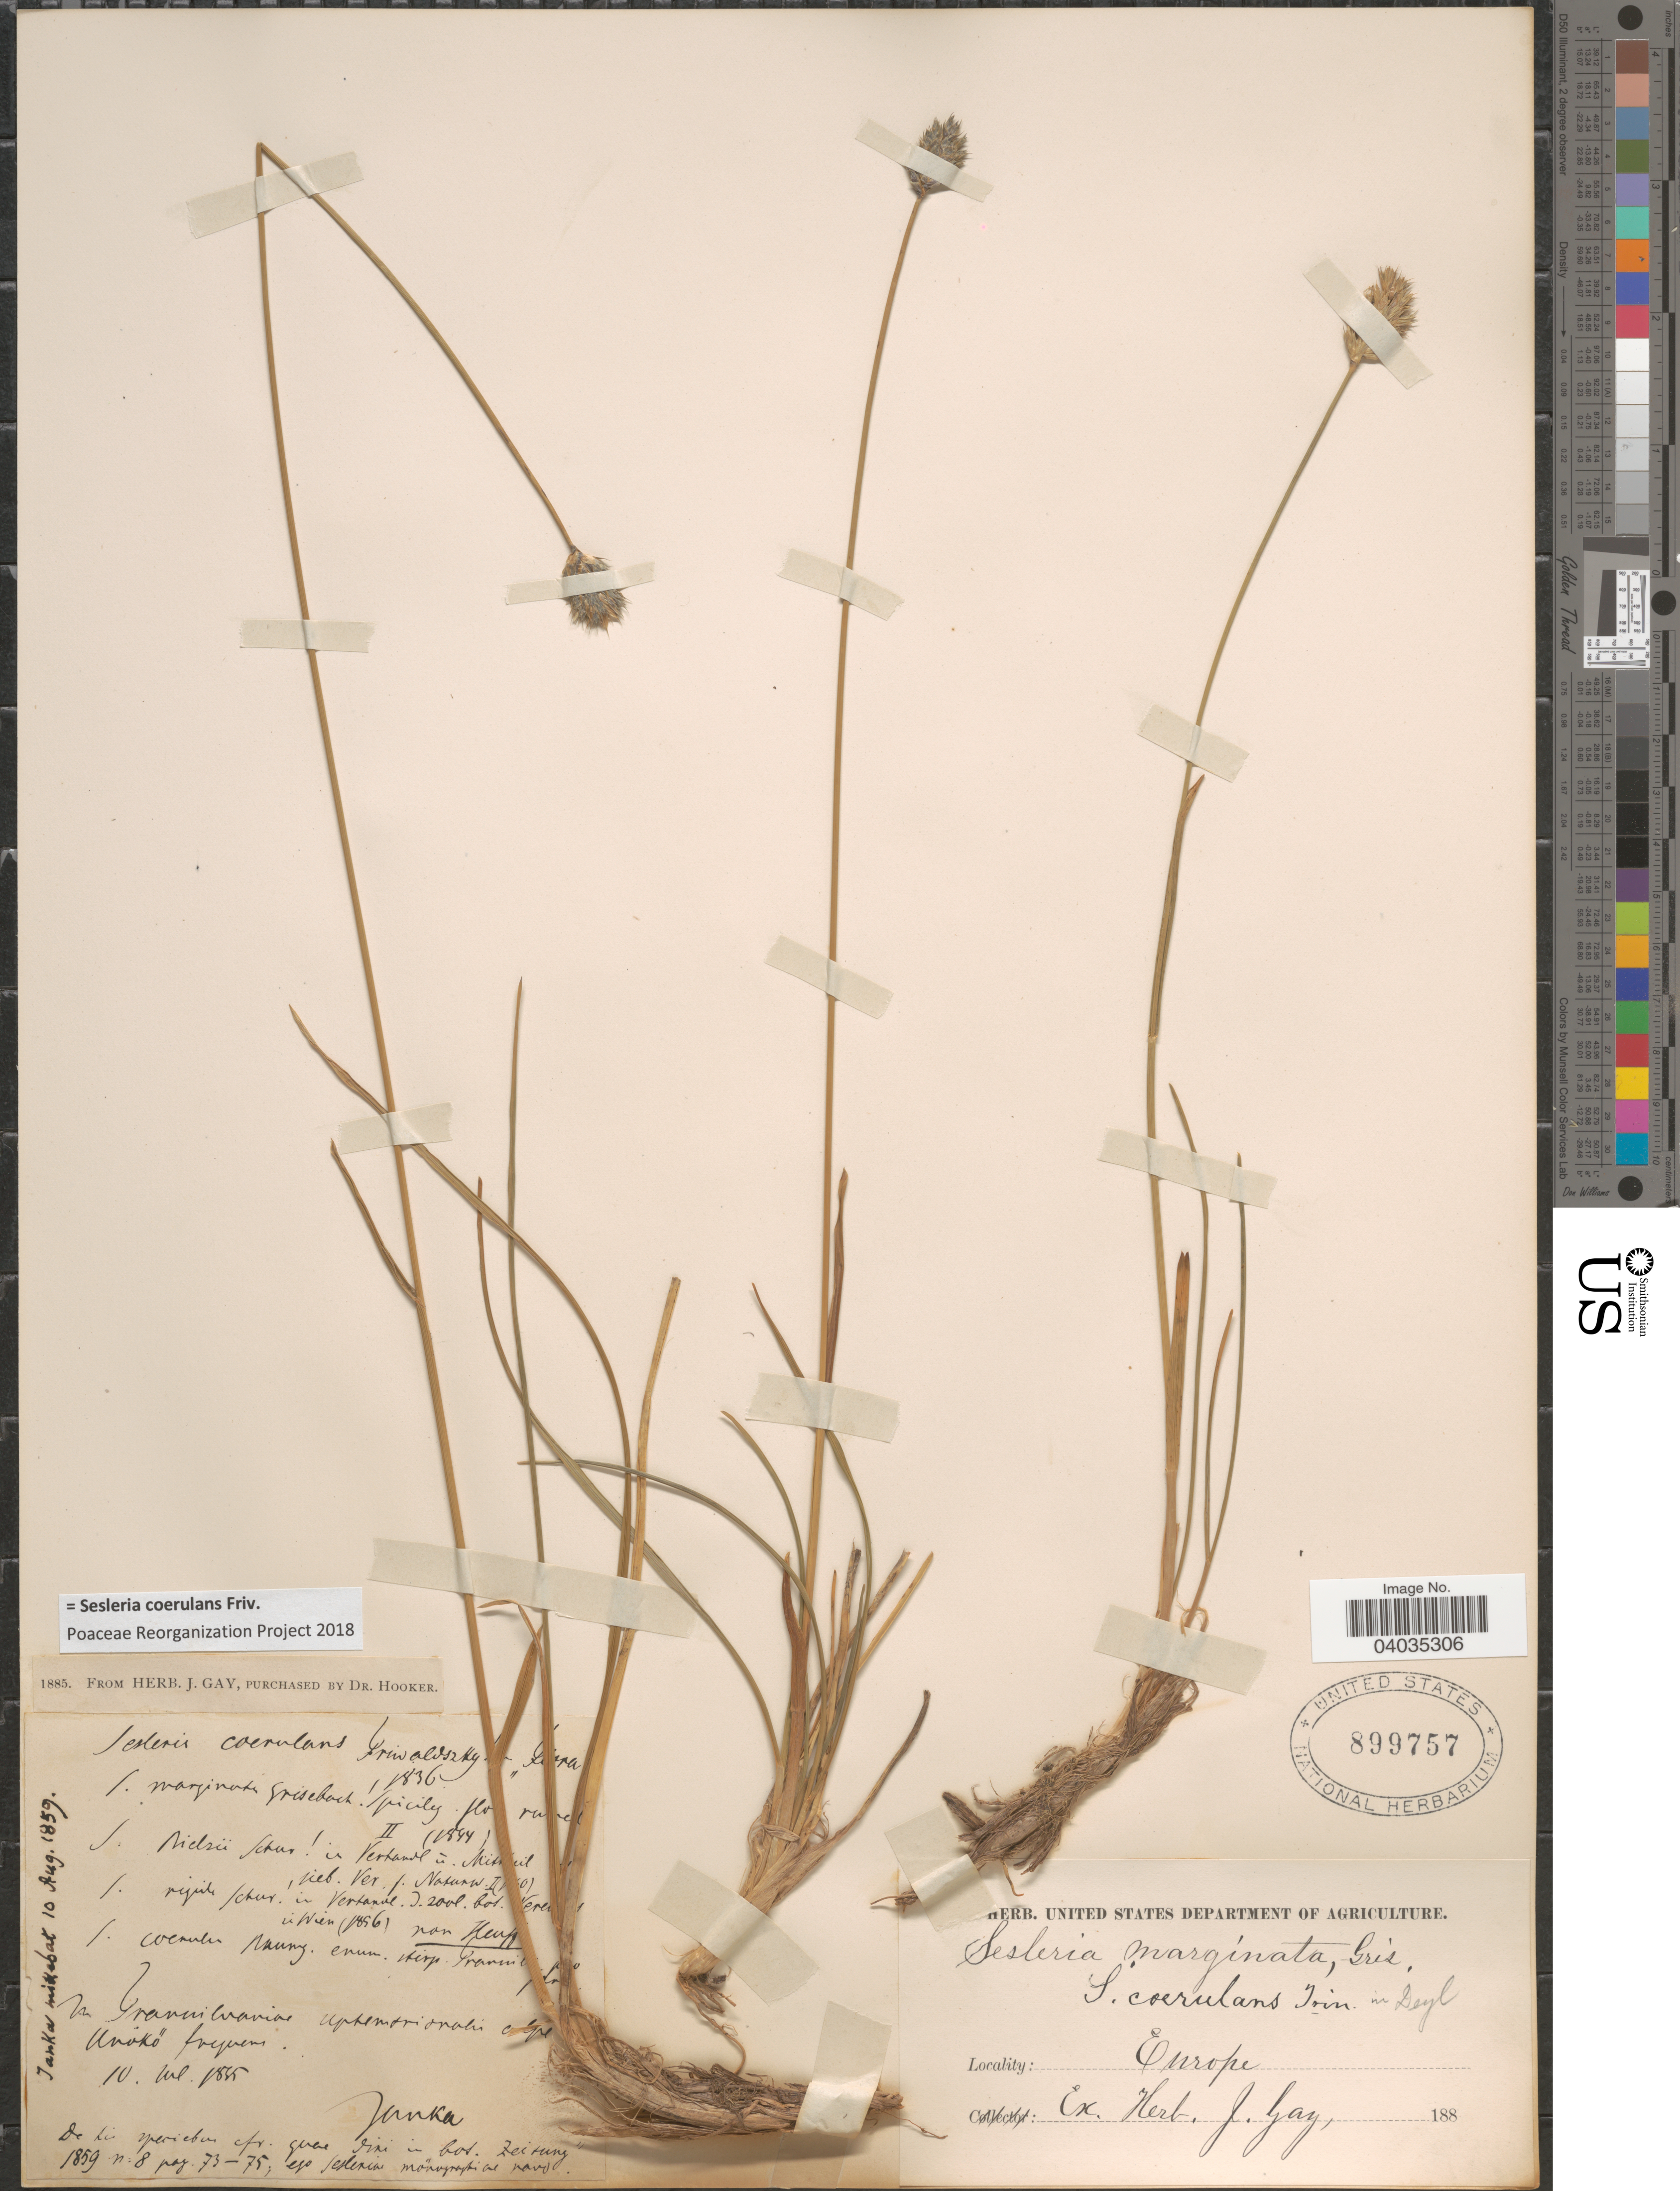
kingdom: Plantae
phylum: Tracheophyta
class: Liliopsida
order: Poales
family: Poaceae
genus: Sesleria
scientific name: Sesleria coerulans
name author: Friv.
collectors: V. Janka von Bulcs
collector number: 8?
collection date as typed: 188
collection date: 1855-07-10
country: Romania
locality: Transilvaniae septentrionalis [illegible text] Unöko frequens.[interpreted]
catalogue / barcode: US 899757